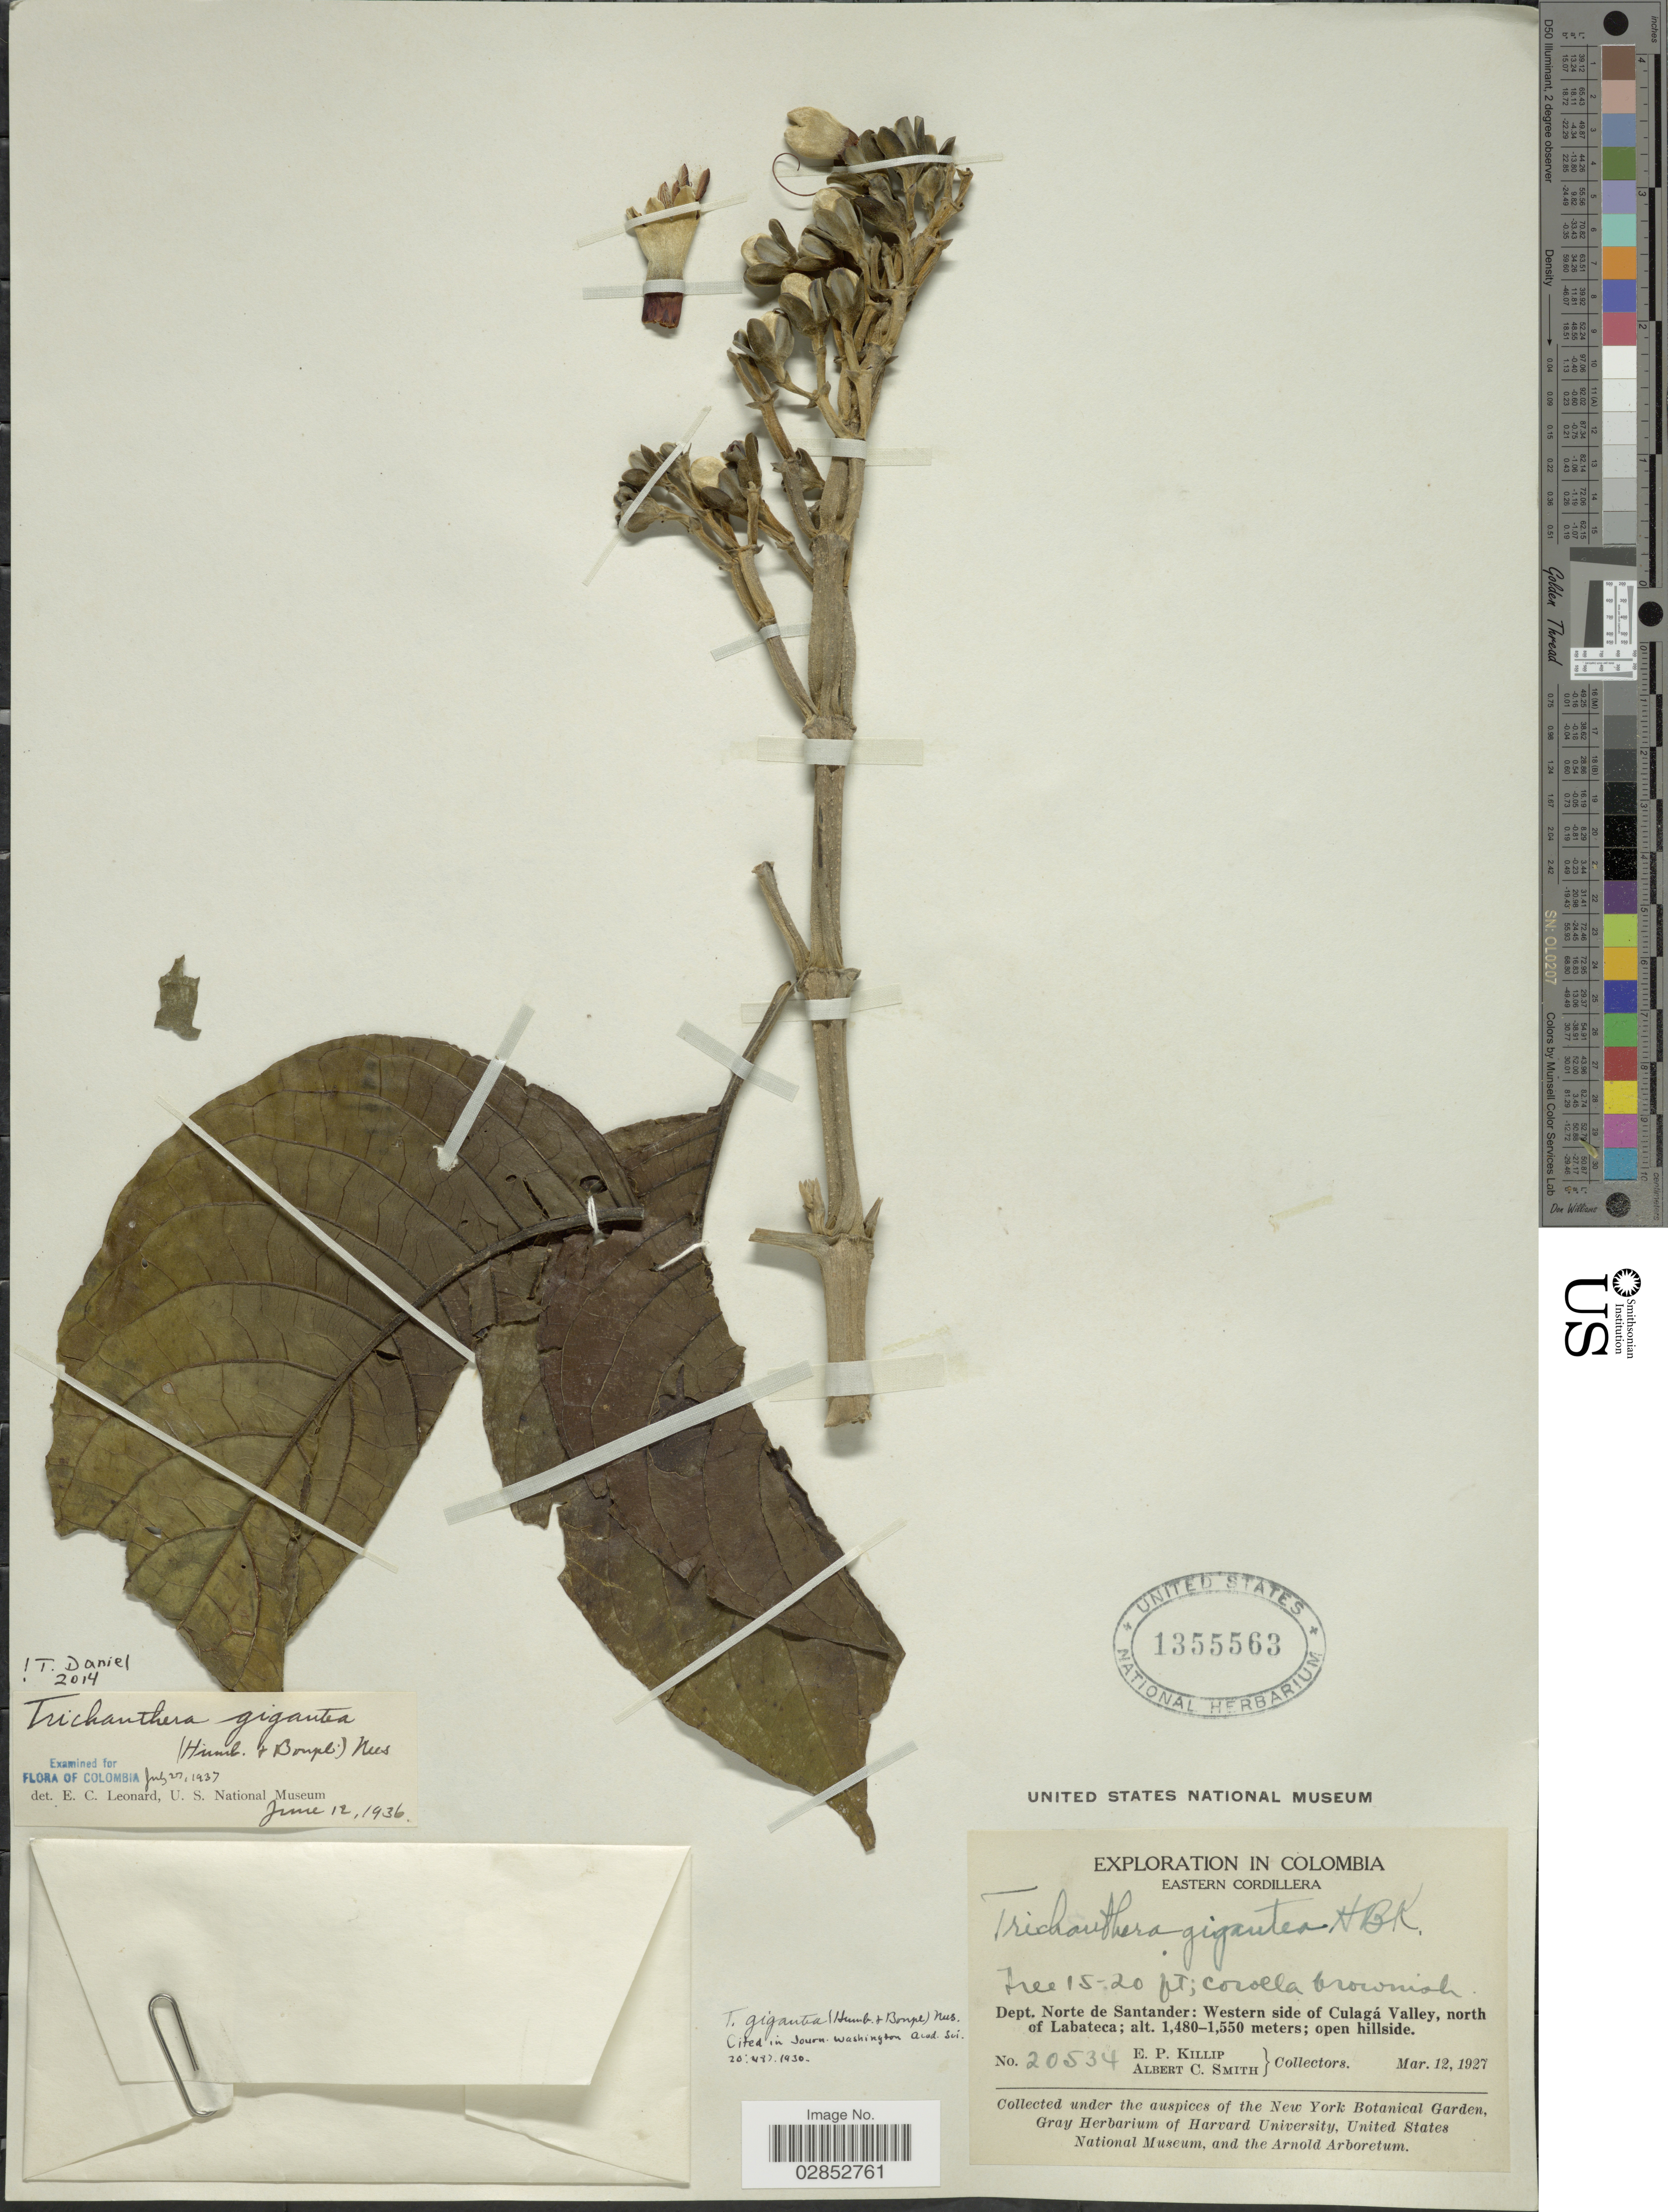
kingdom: Plantae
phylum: Tracheophyta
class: Magnoliopsida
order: Lamiales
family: Acanthaceae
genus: Trichanthera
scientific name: Trichanthera gigantea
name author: (Bonpl.) Nees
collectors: E. P. Killip & A. C. Smith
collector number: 20534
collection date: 1927-03-12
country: Colombia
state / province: Norte de Santander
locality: Eastern Cordillera. Dept. Norte de Santander: Western side of Culagá Valley, north of Labateca.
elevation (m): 1480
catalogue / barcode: US 1355563